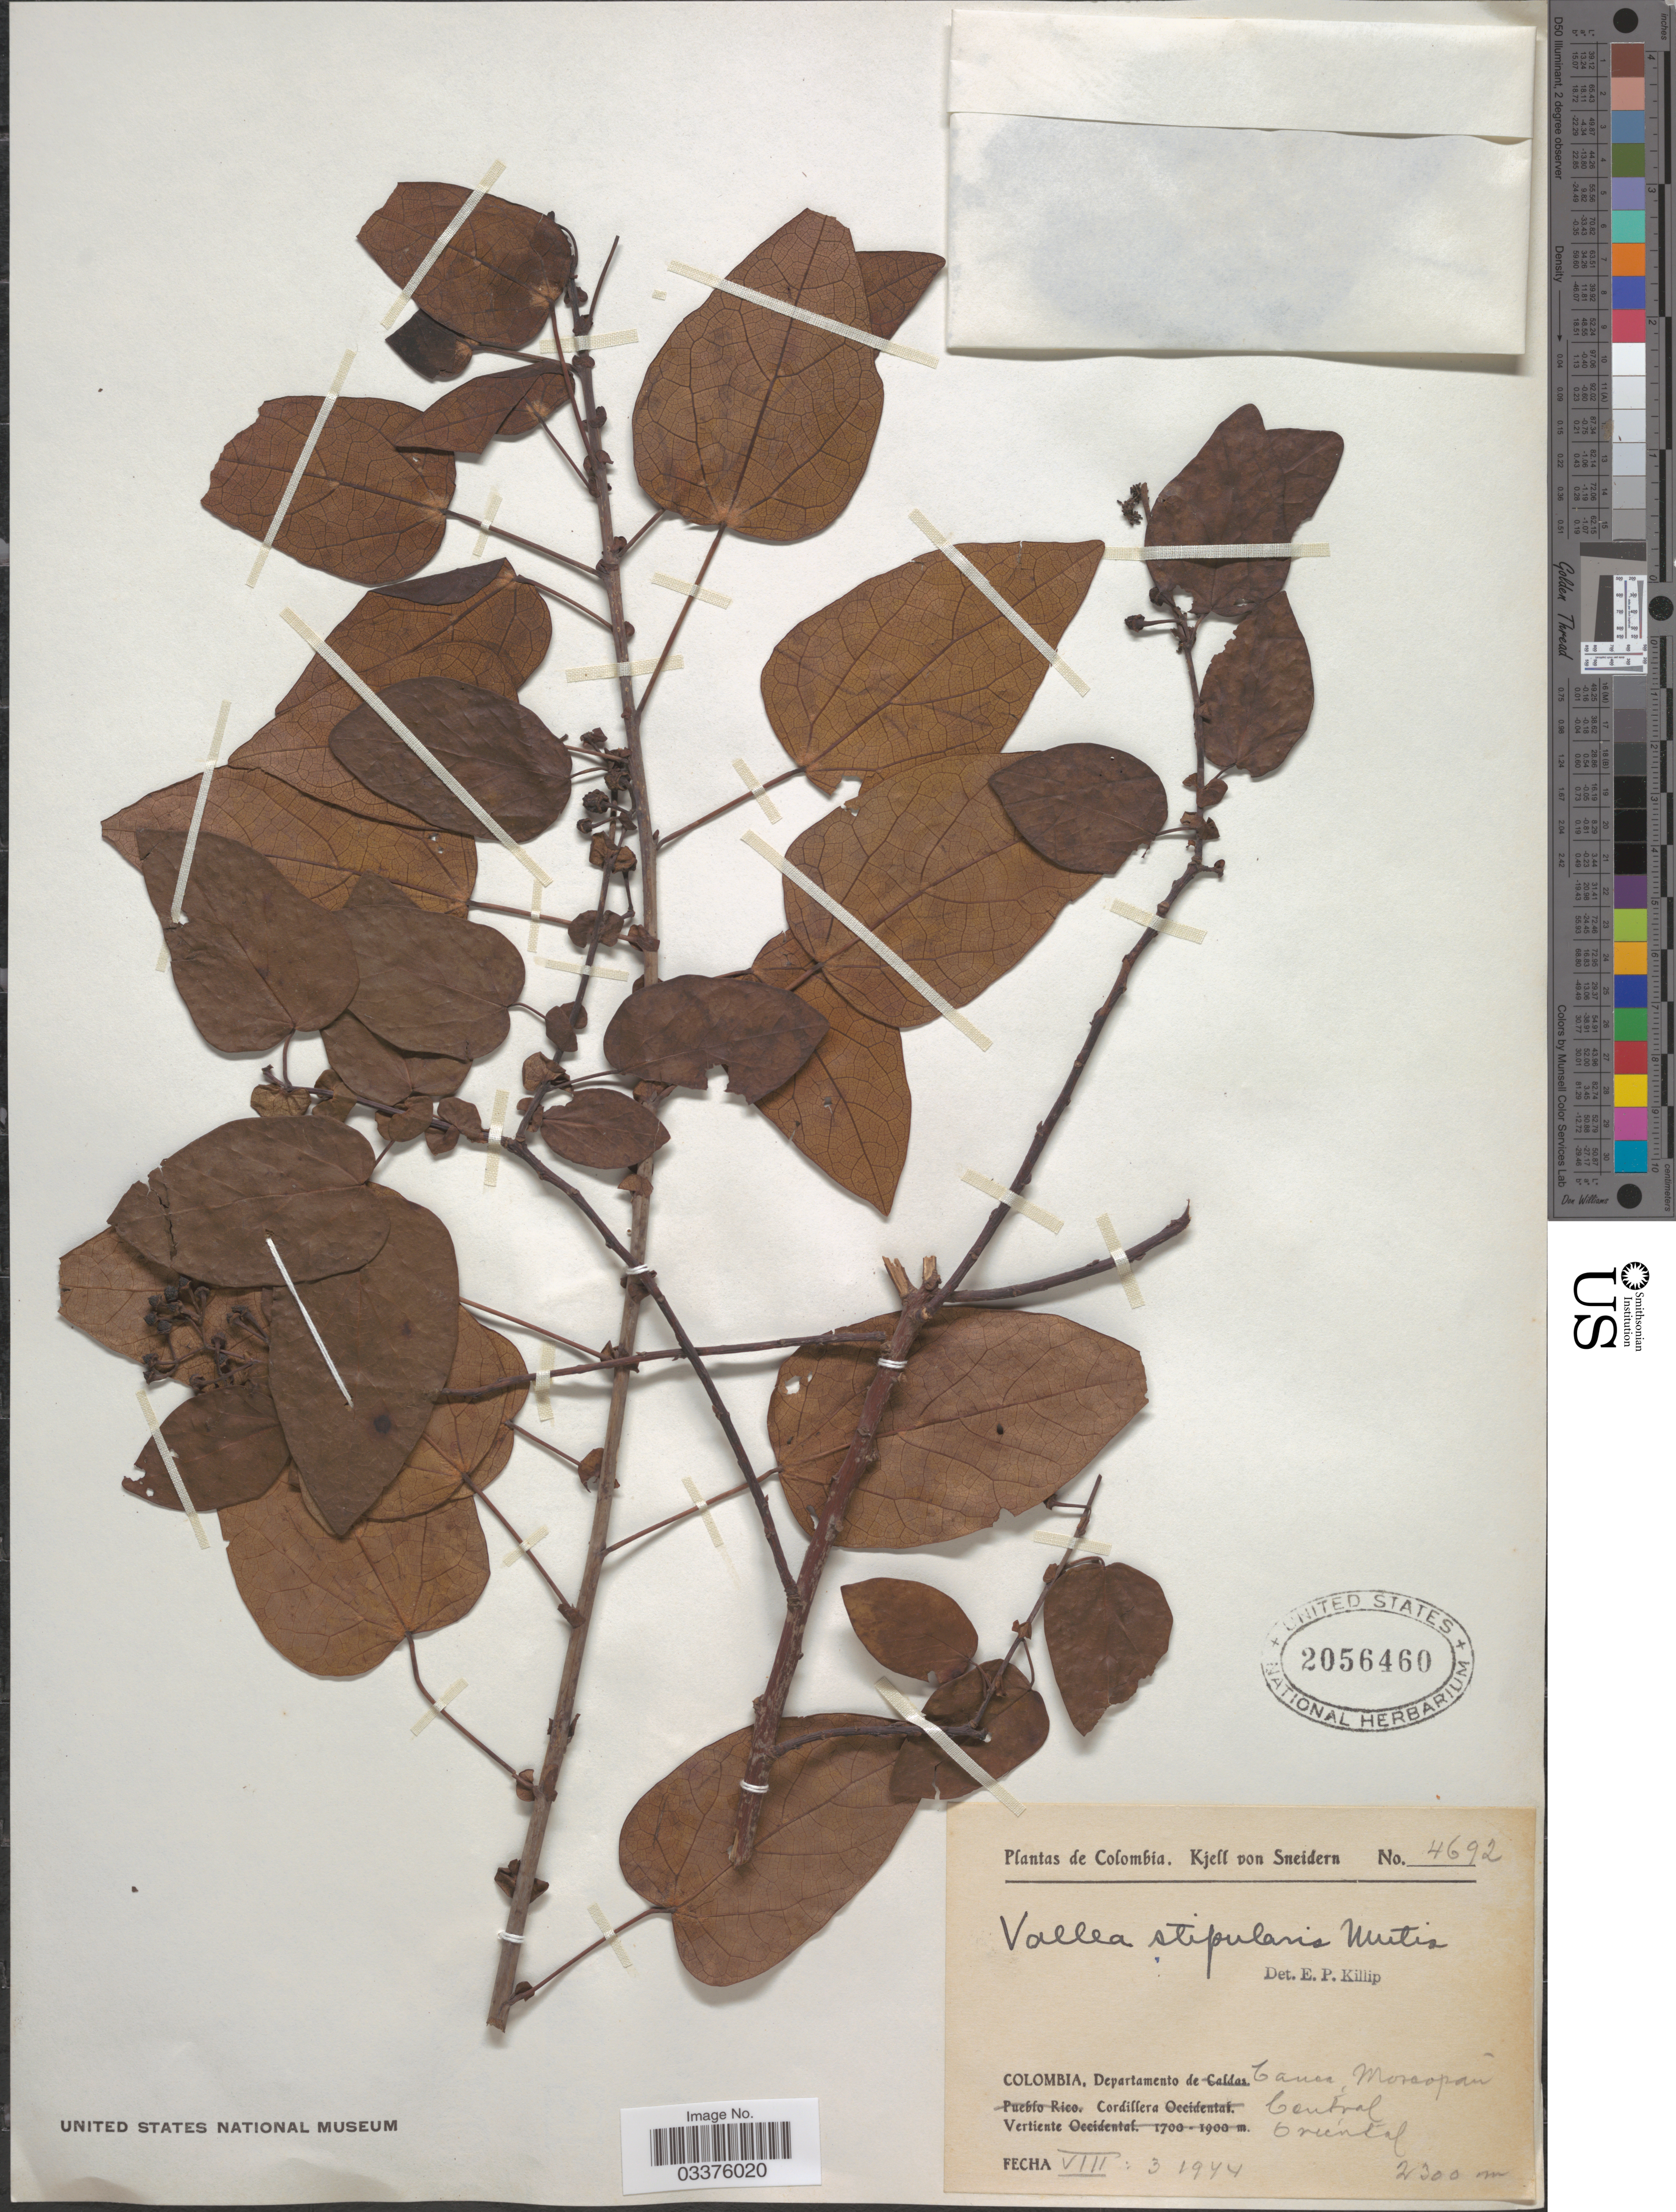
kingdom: Plantae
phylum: Tracheophyta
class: Magnoliopsida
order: Oxalidales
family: Elaeocarpaceae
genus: Vallea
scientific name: Vallea stipularis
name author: L. f.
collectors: K. von Sneidern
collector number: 4692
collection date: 1944-08-03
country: Colombia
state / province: Cauca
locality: Departamento de Cauca, Moscopán. Cordillera Central. Vertiente oriental.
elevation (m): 2300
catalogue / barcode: US 2056460